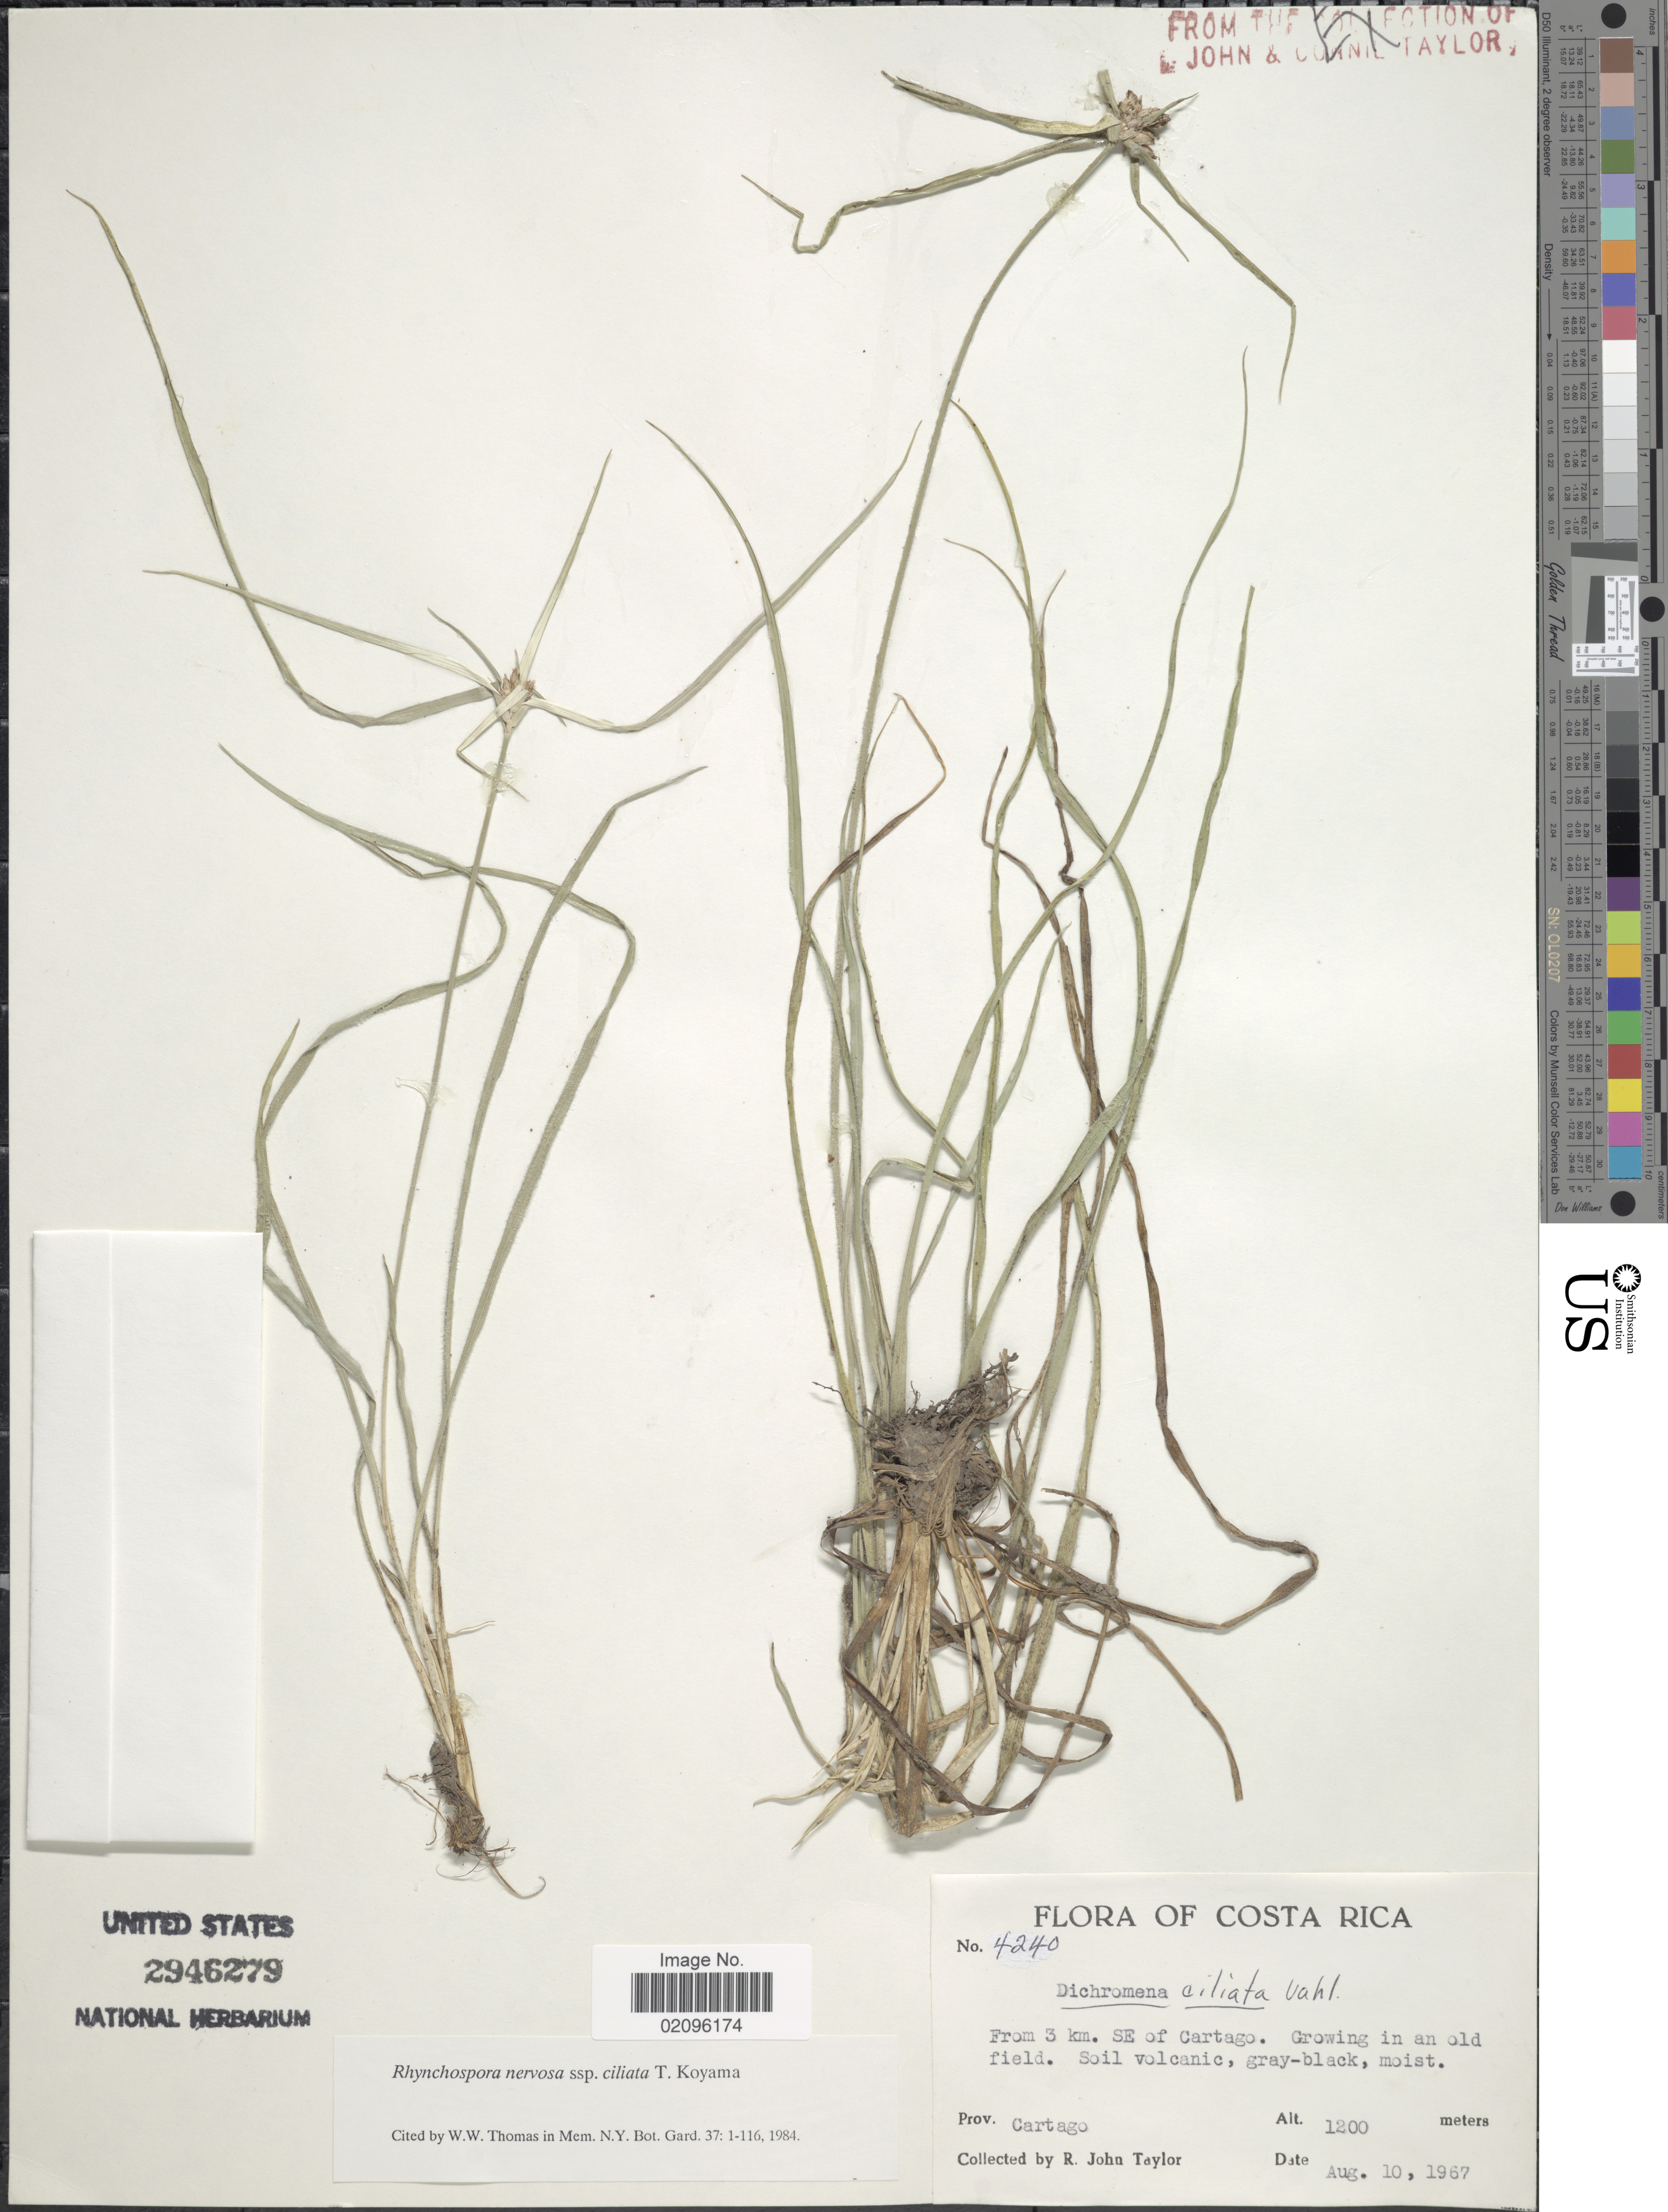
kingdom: Plantae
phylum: Tracheophyta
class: Liliopsida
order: Poales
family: Cyperaceae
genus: Rhynchospora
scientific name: Rhynchospora nervosa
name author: (Vahl) Boeckeler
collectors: R. J. Taylor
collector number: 4240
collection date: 1967-08-10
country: Costa Rica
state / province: Cartago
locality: From 3 km. SE of Cartago, in an old field.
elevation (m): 1200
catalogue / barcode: US 2946279